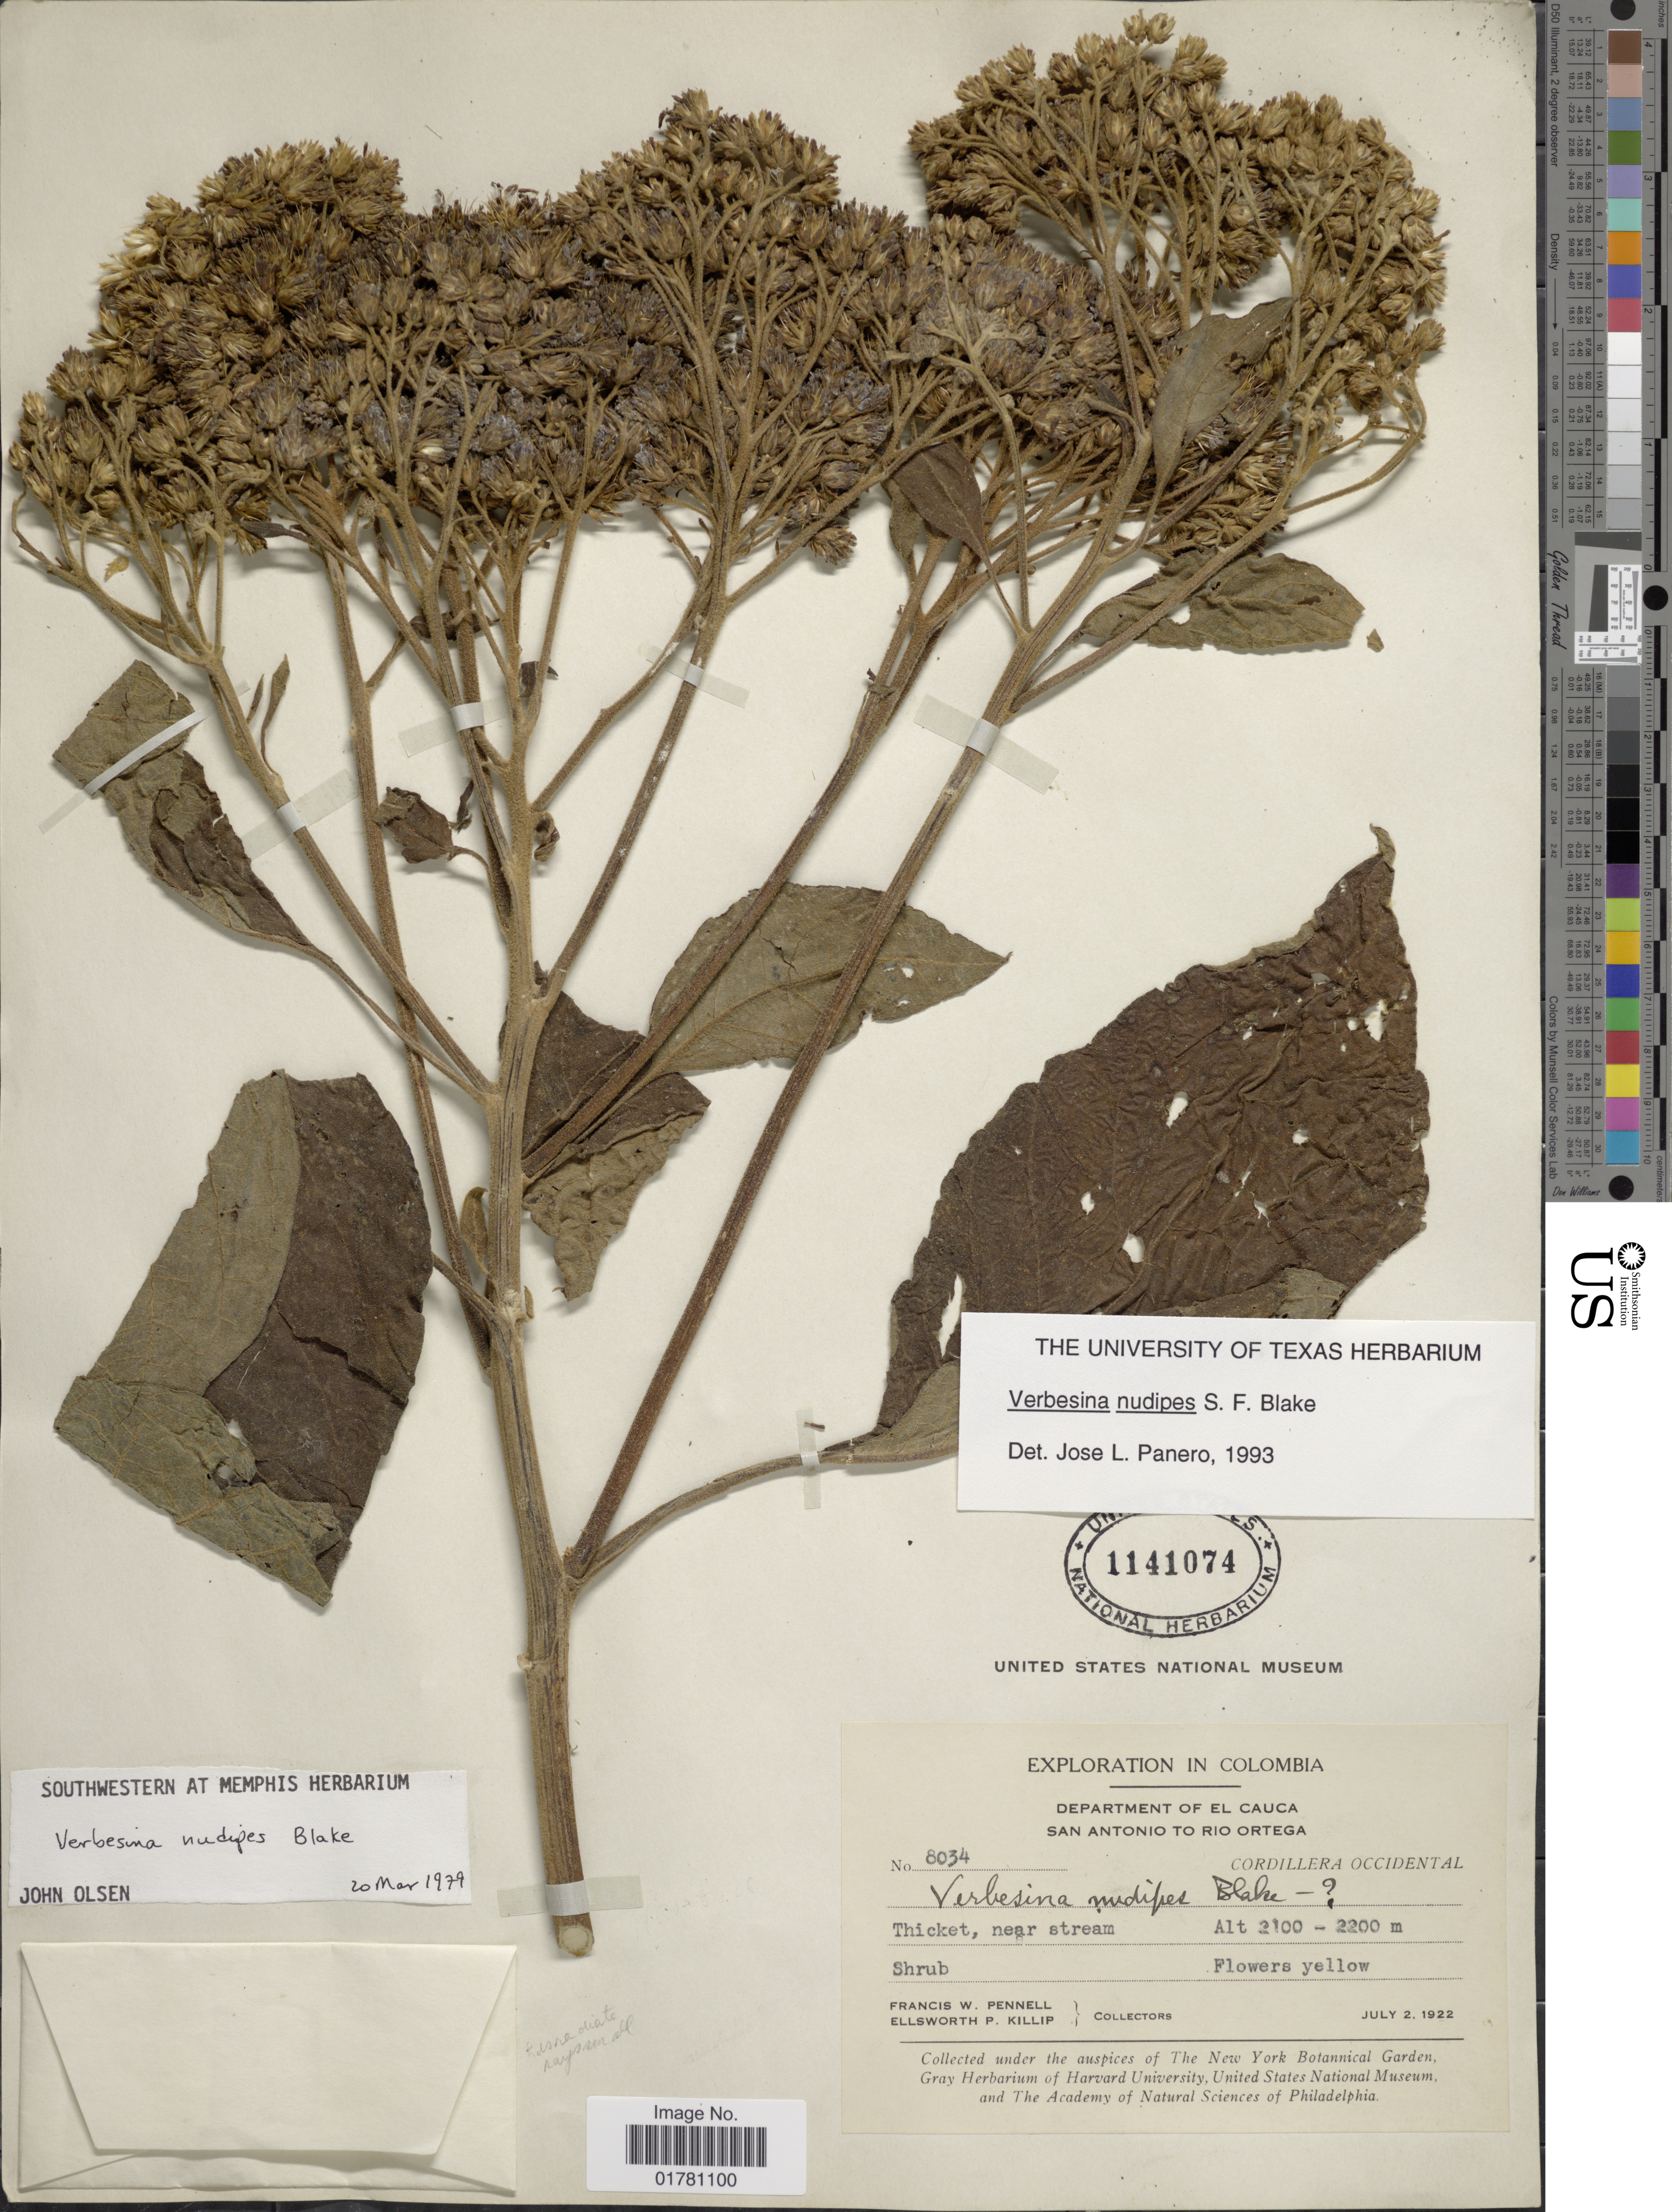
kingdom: Plantae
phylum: Tracheophyta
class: Magnoliopsida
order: Asterales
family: Asteraceae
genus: Verbesina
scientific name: Verbesina nudipes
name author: S.F. Blake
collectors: F. W. Pennell & E. P. Killip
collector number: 8034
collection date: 1922-07-02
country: Colombia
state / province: Cauca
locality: Departamento of El Cauca, San Antonio to Rio Ortega, Cordillera Occidental, Thicket, near stream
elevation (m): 2100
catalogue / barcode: US 1141074